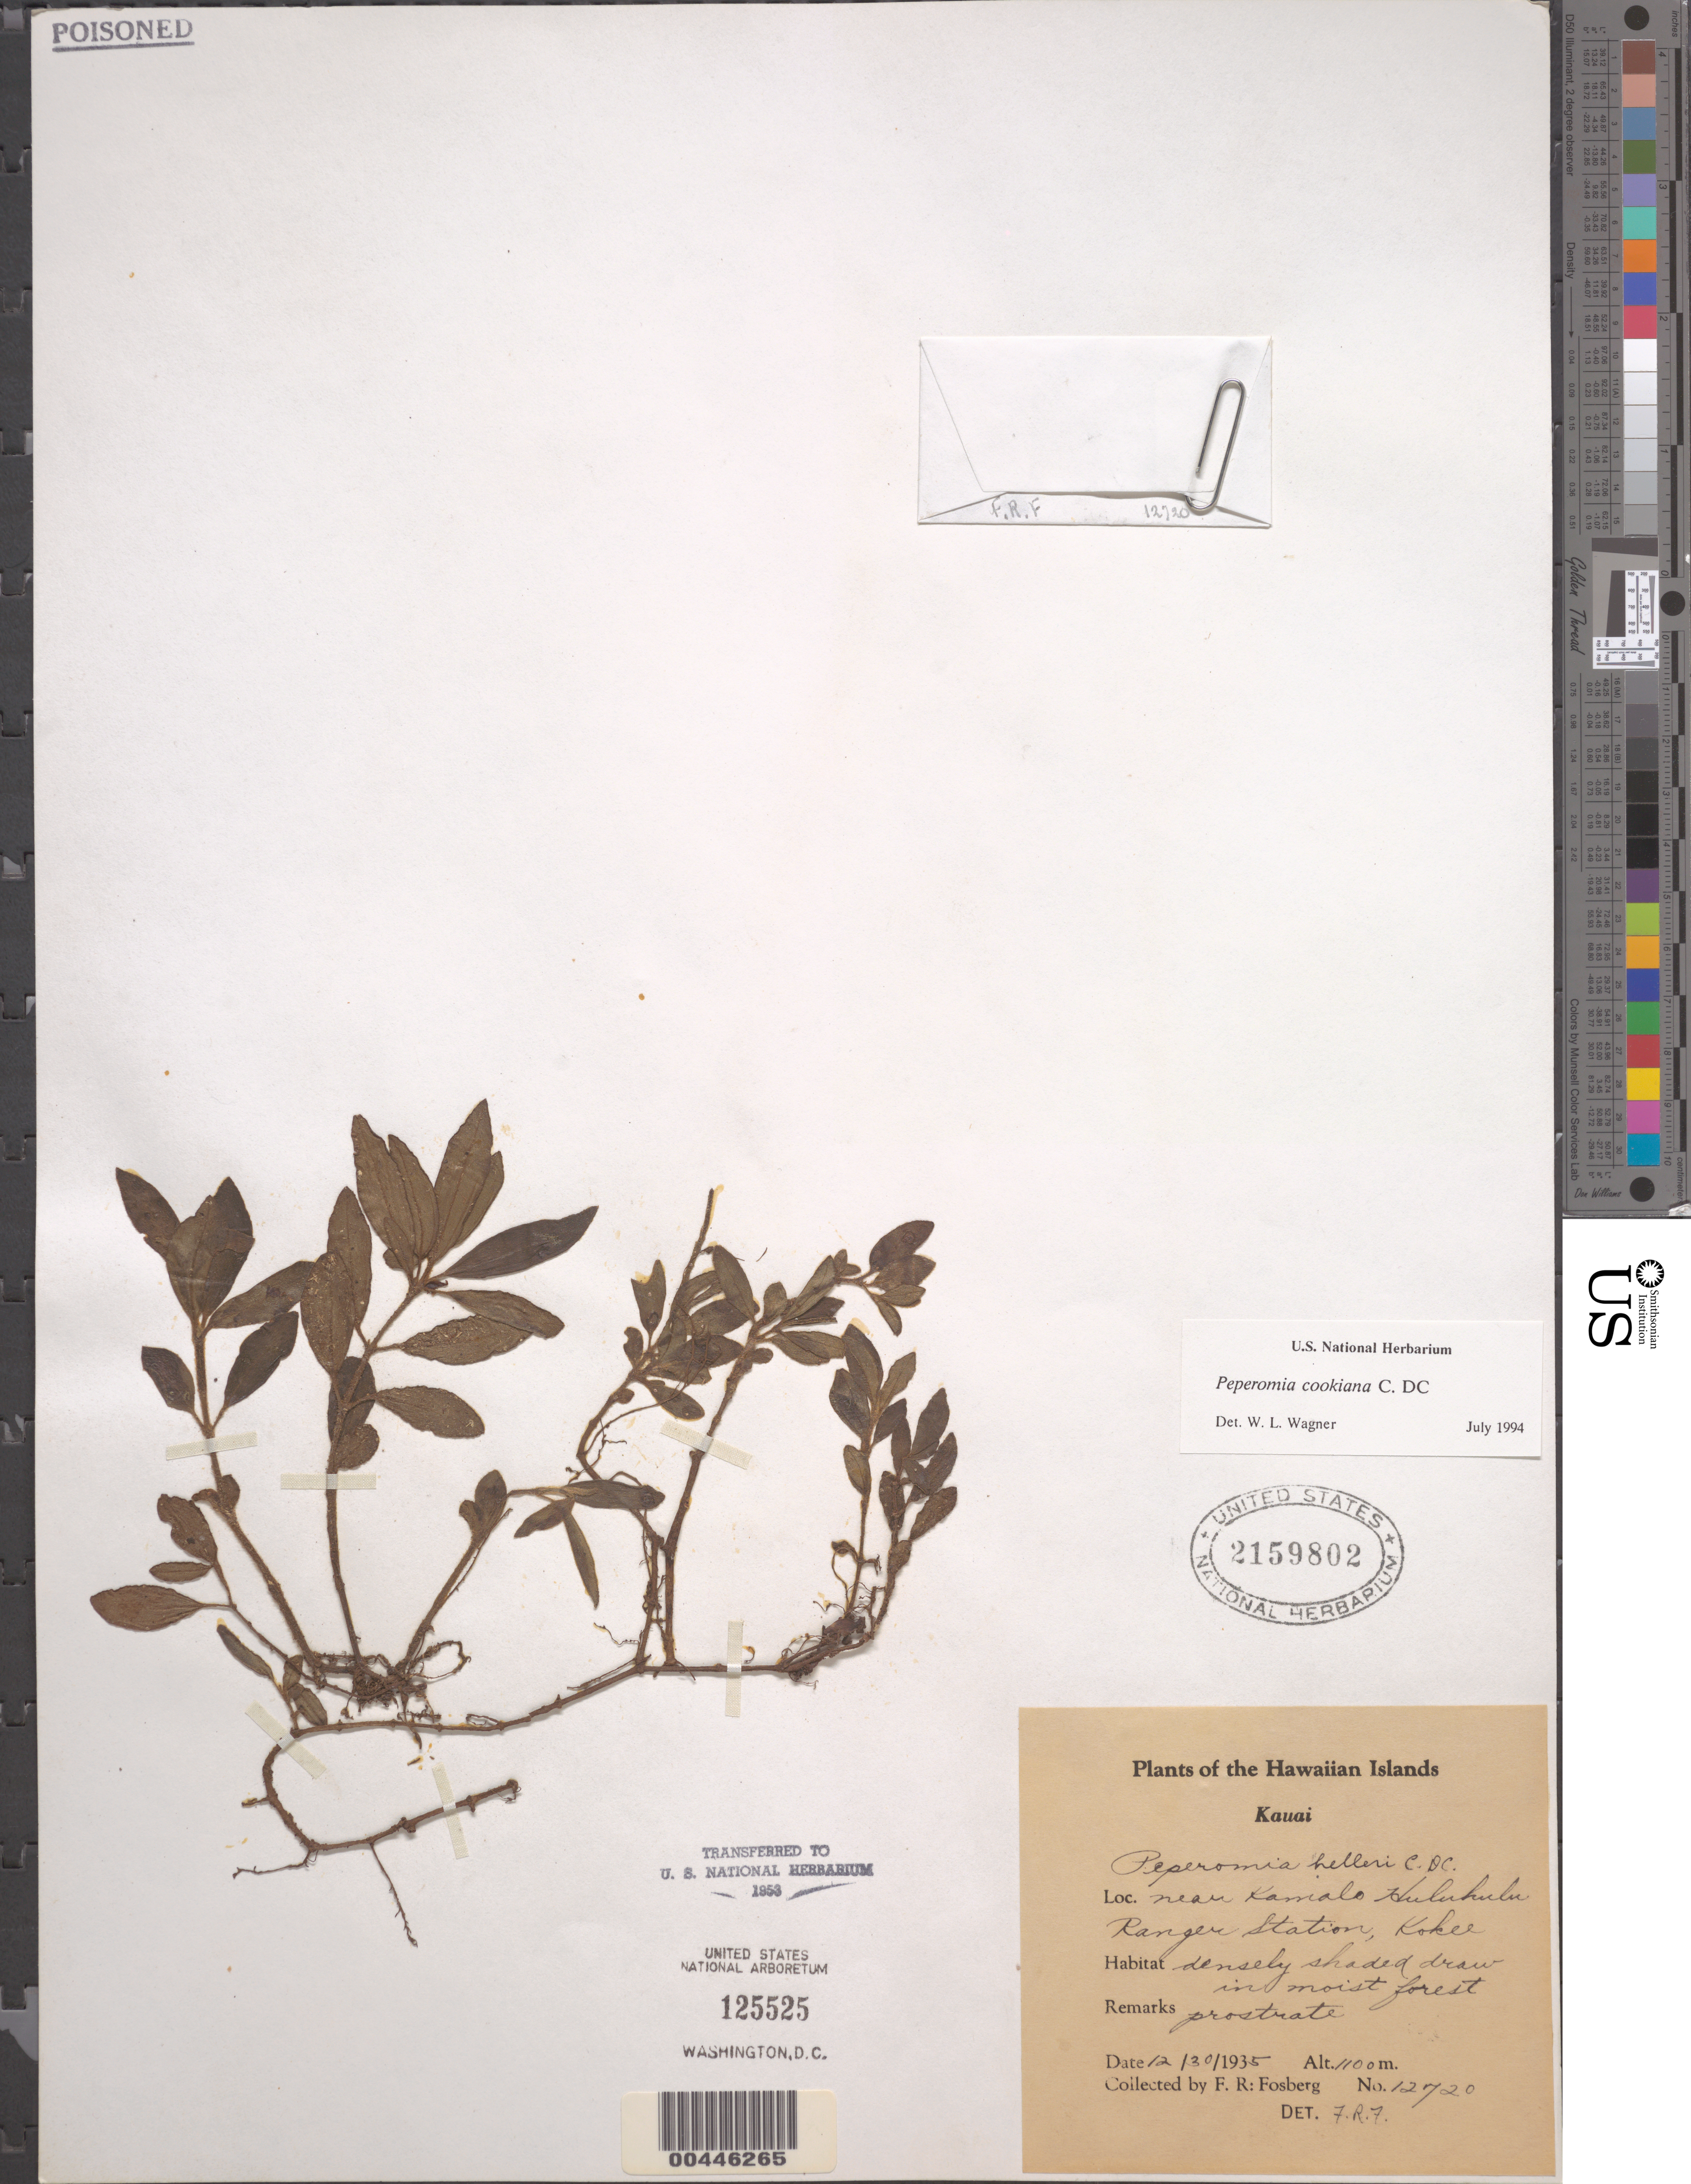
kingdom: Plantae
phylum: Tracheophyta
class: Magnoliopsida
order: Piperales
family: Piperaceae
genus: Peperomia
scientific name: Peperomia cookiana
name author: C. DC.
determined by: Wagner, W. L., (BOT), Smithsonian Institution - National Museum of Natural History (UNITED STATES)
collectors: F. R. Fosberg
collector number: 12720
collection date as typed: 30 Dec 1935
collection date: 1935-12-30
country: United States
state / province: Hawaii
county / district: Kauai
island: Kaua'i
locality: Near Kamalo Huluhulu Ranger Station, Kokee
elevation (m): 1100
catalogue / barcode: US 2159802